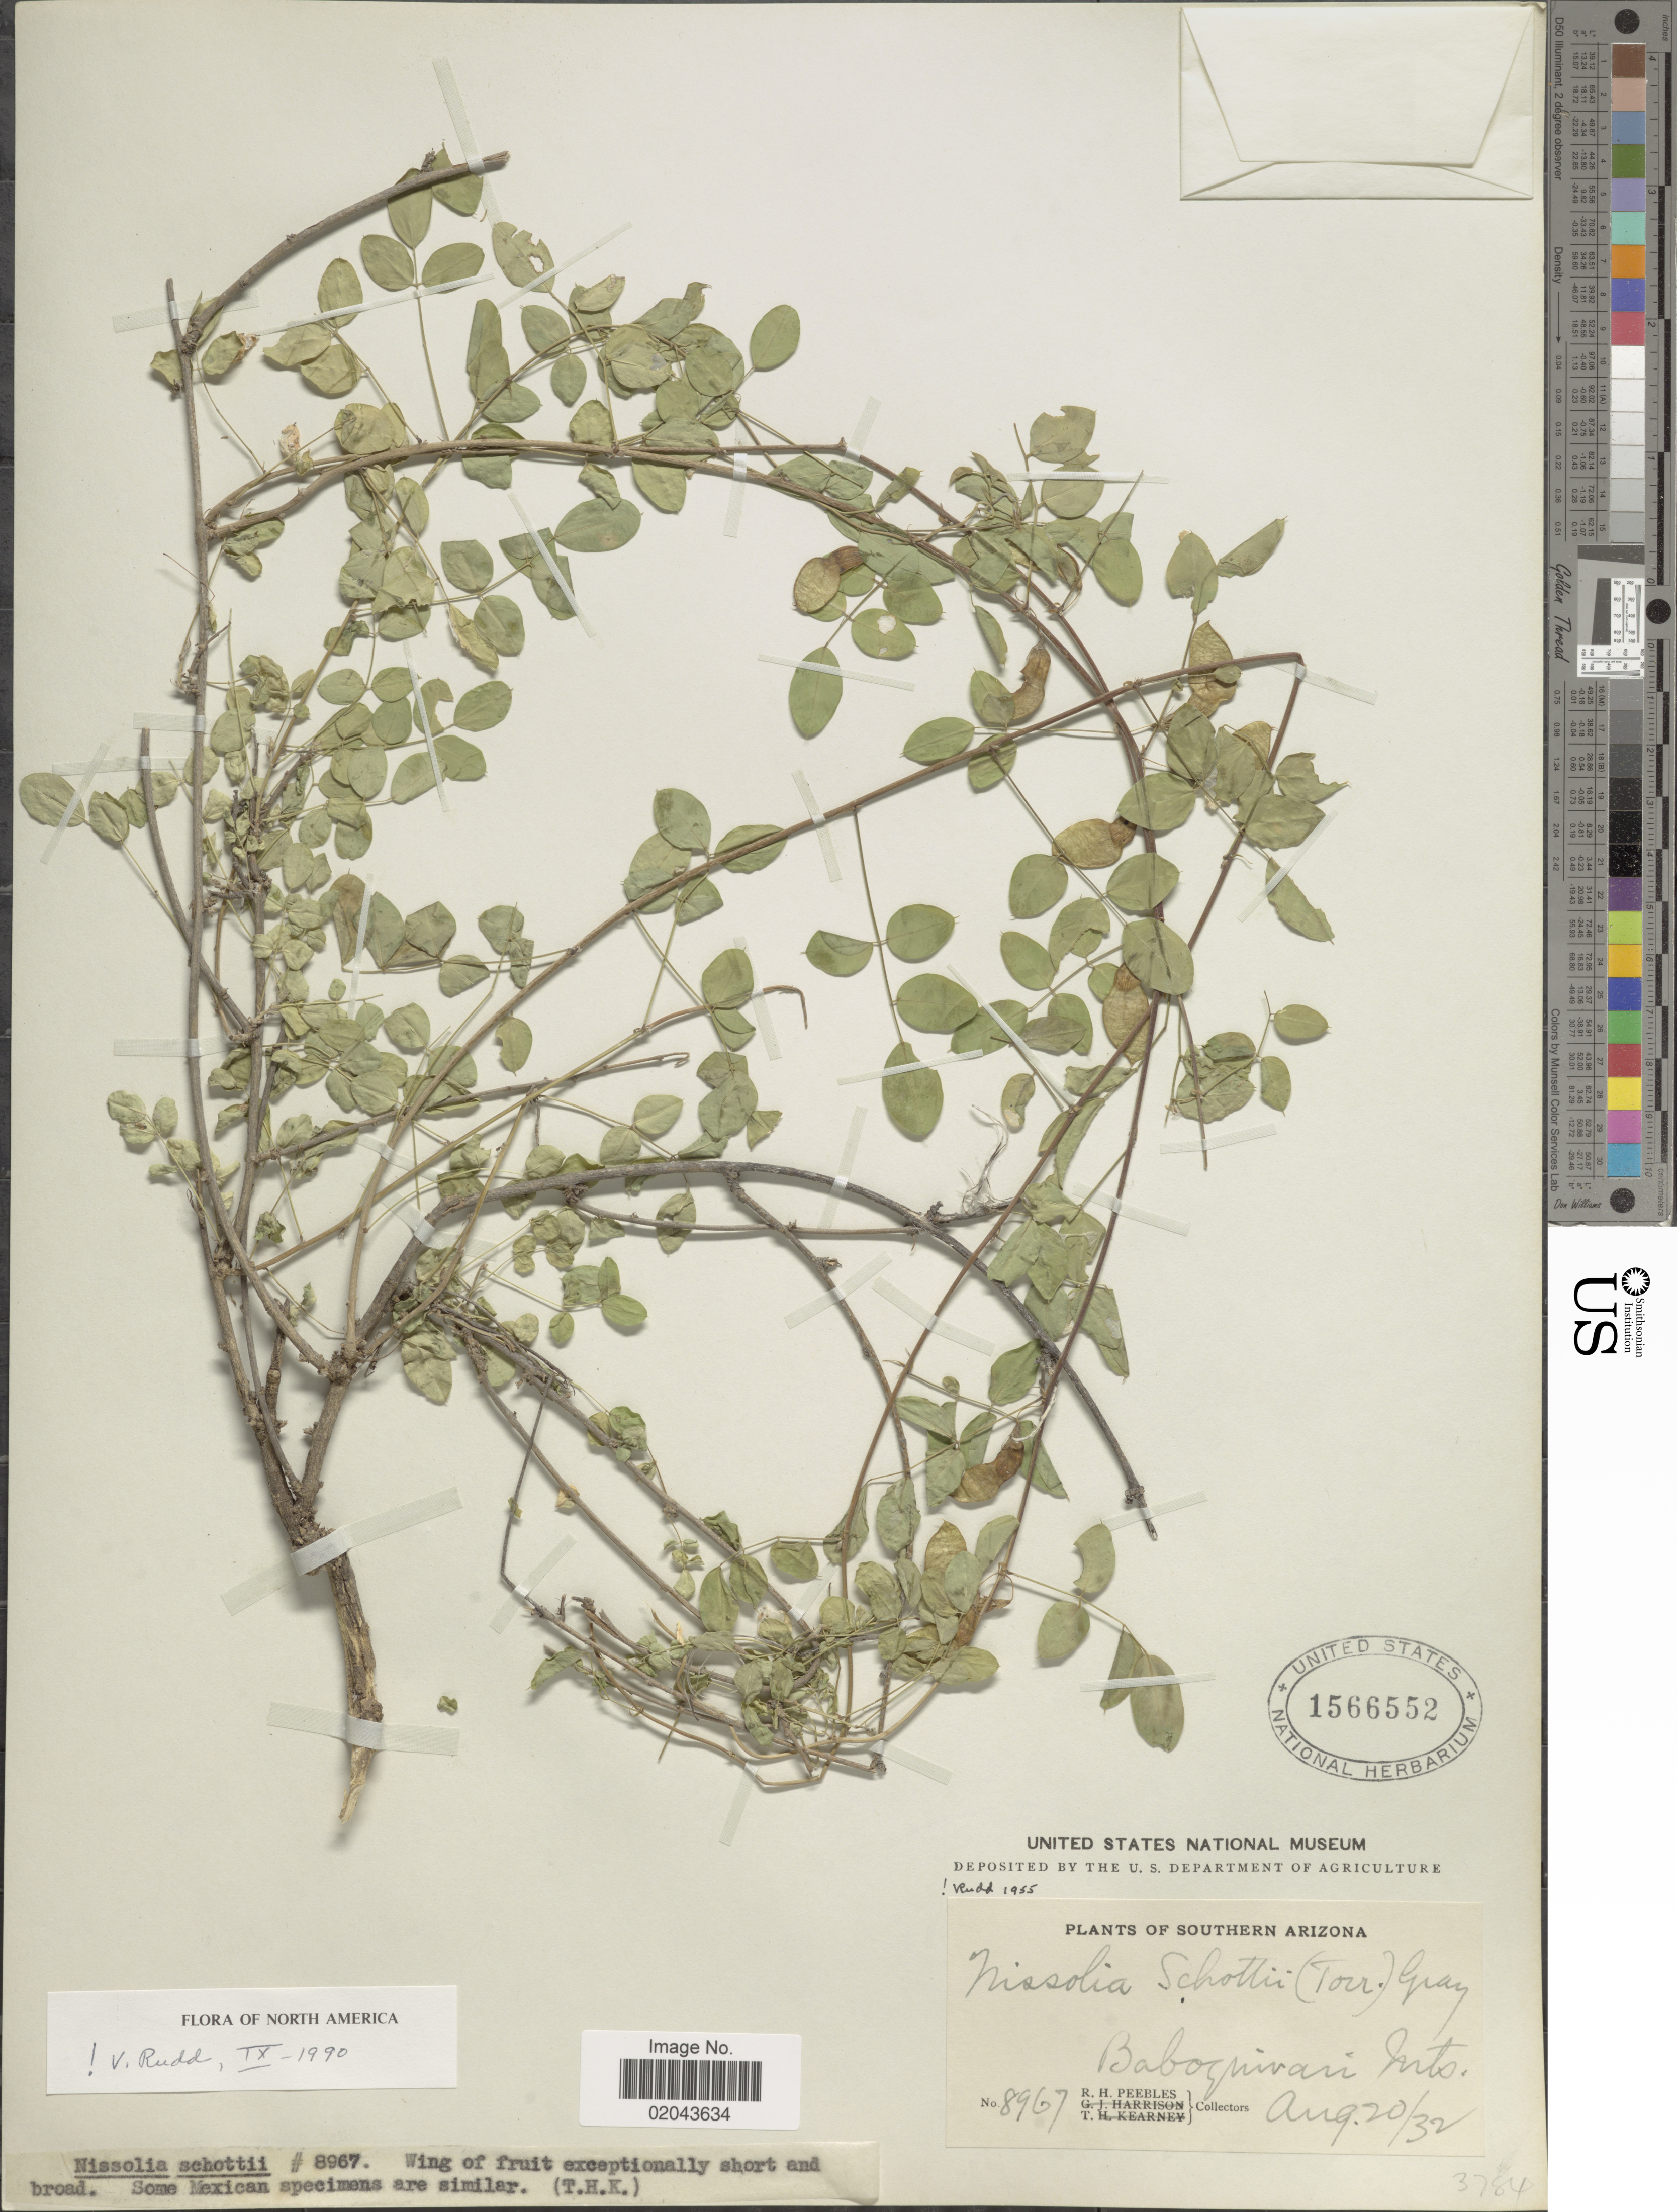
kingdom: Plantae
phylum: Tracheophyta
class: Magnoliopsida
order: Fabales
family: Fabaceae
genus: Nissolia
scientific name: Nissolia schottii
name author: A. Gray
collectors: R. H. Peebles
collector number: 8967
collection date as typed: Transcribed d/m/y: 20/8/32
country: United States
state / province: Arizona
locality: Southern Arziona, Baboquivari Mts.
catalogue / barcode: US 1566552